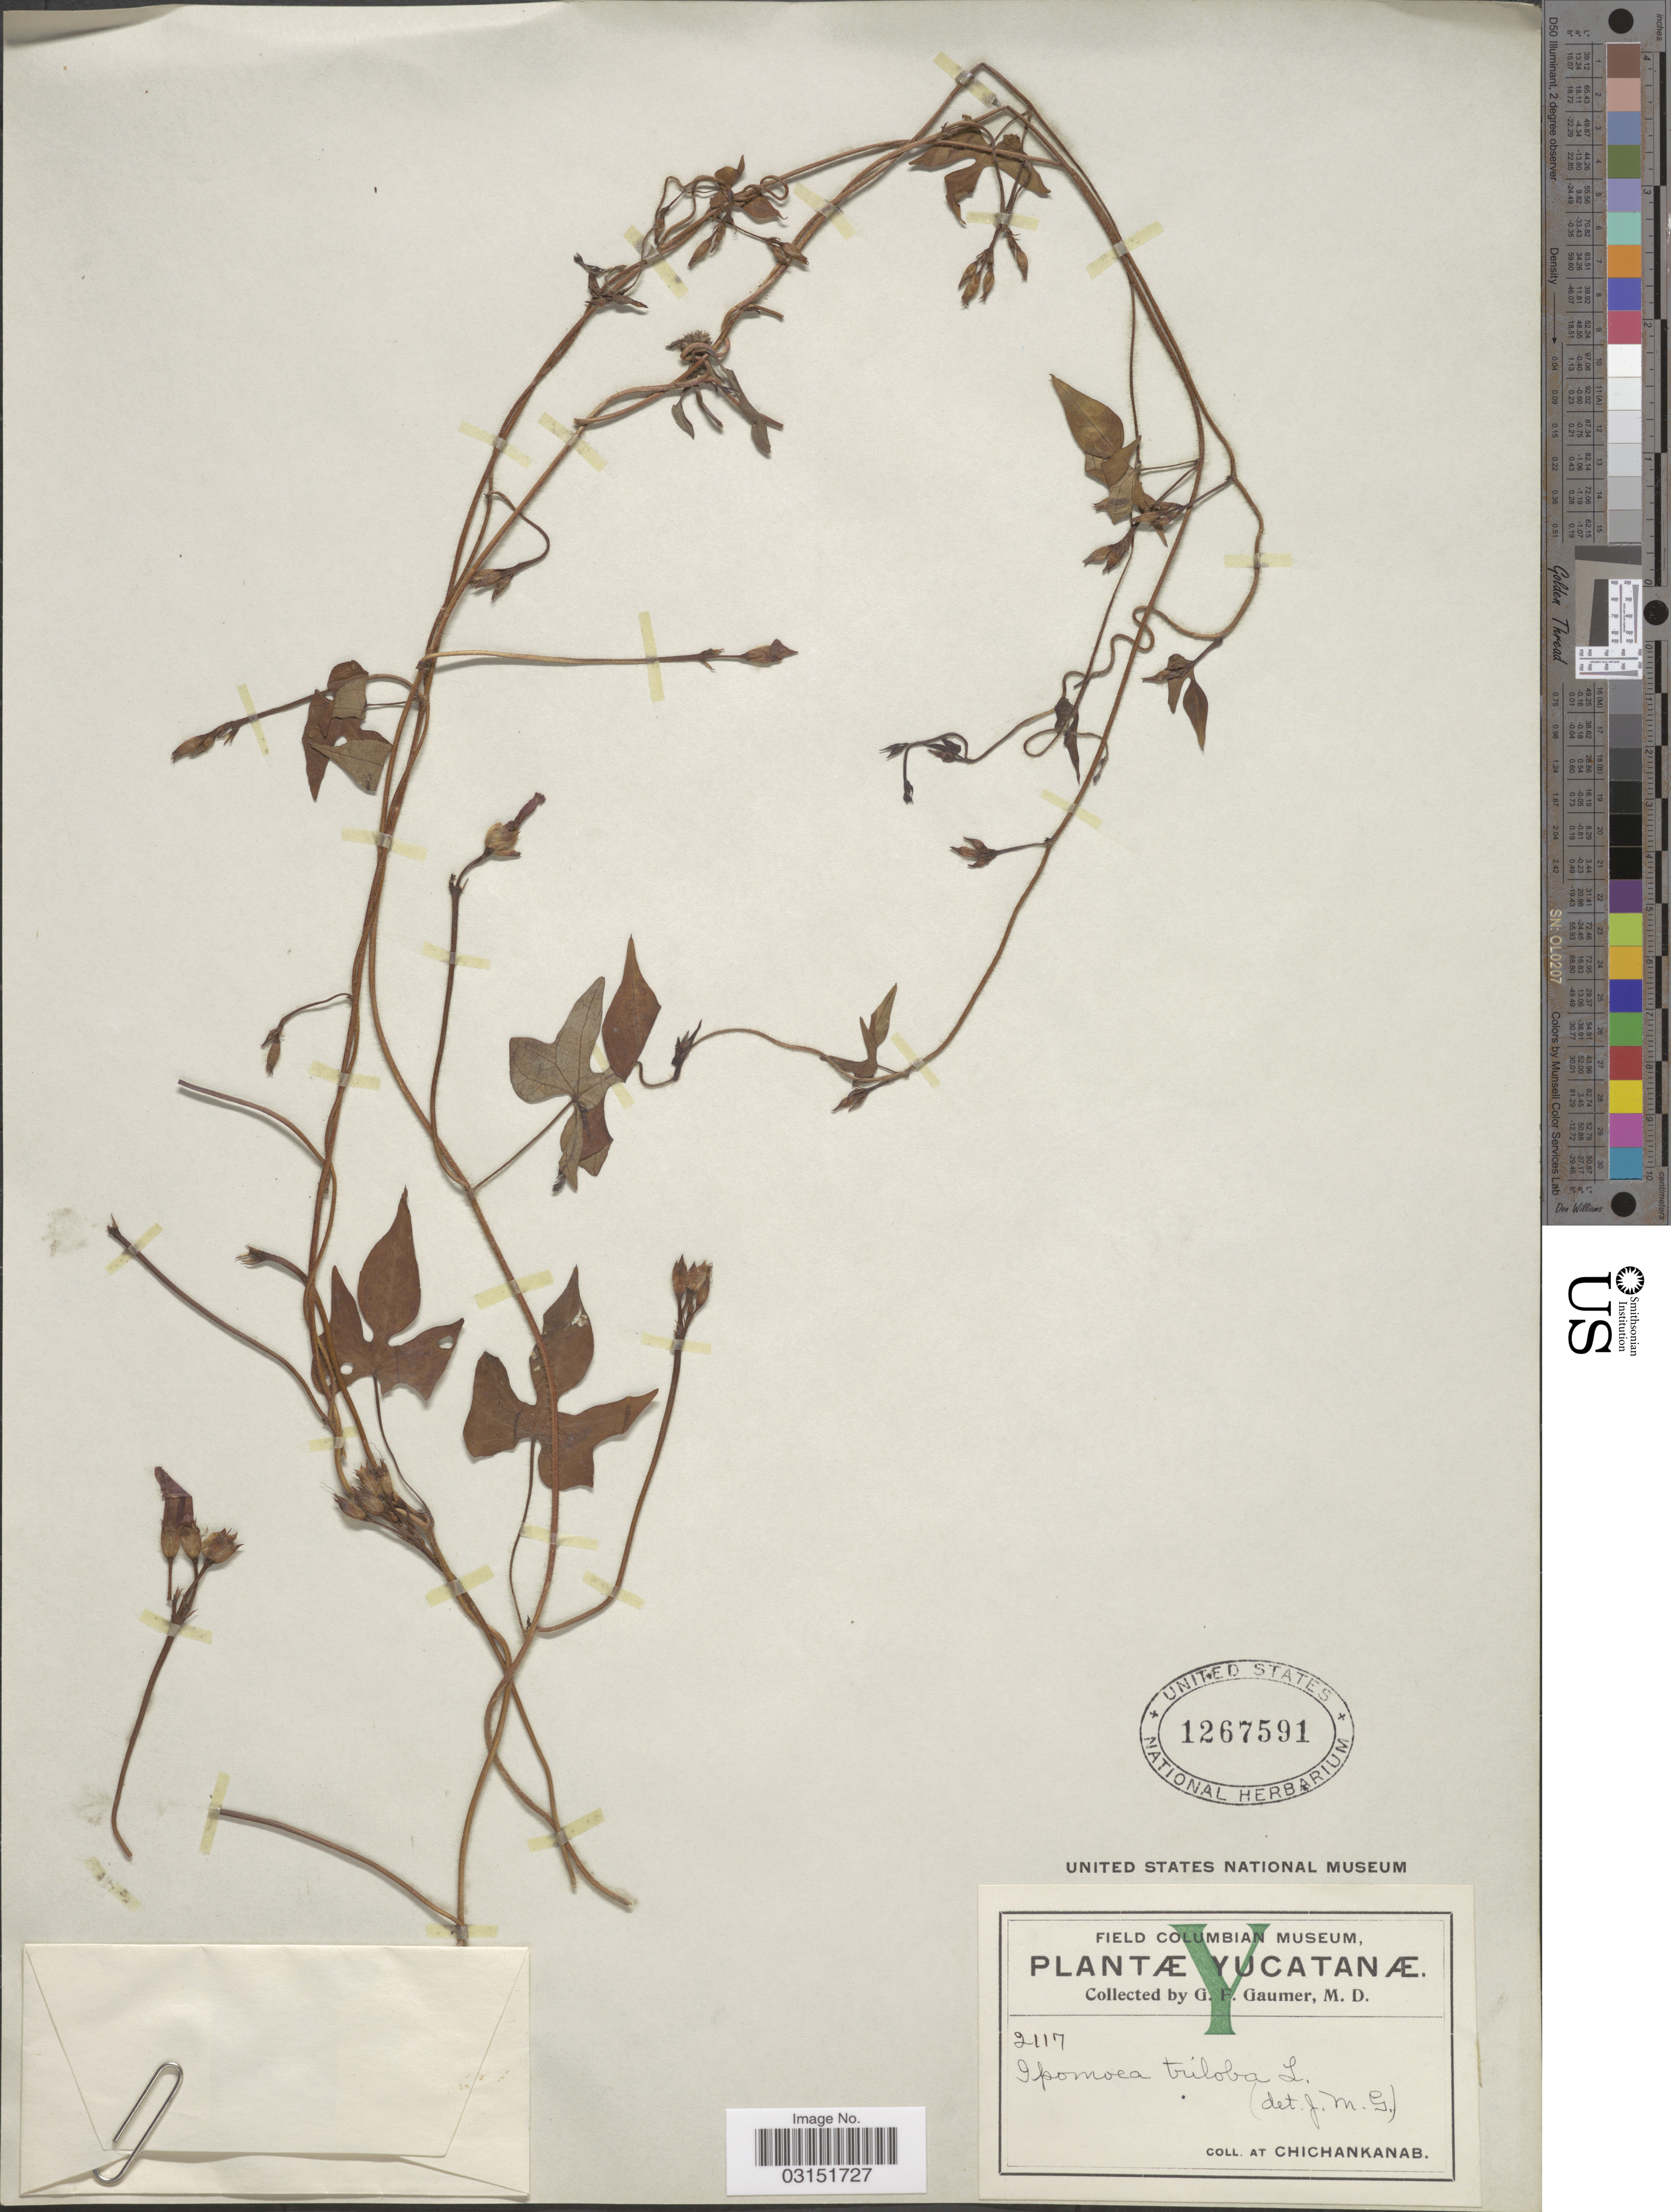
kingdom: Plantae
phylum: Tracheophyta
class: Magnoliopsida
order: Solanales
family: Convolvulaceae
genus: Ipomoea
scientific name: Ipomoea triloba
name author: L.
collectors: G. F. Gaumer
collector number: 2117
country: Mexico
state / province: Yucatán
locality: At Chichankanab.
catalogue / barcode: US 1267591